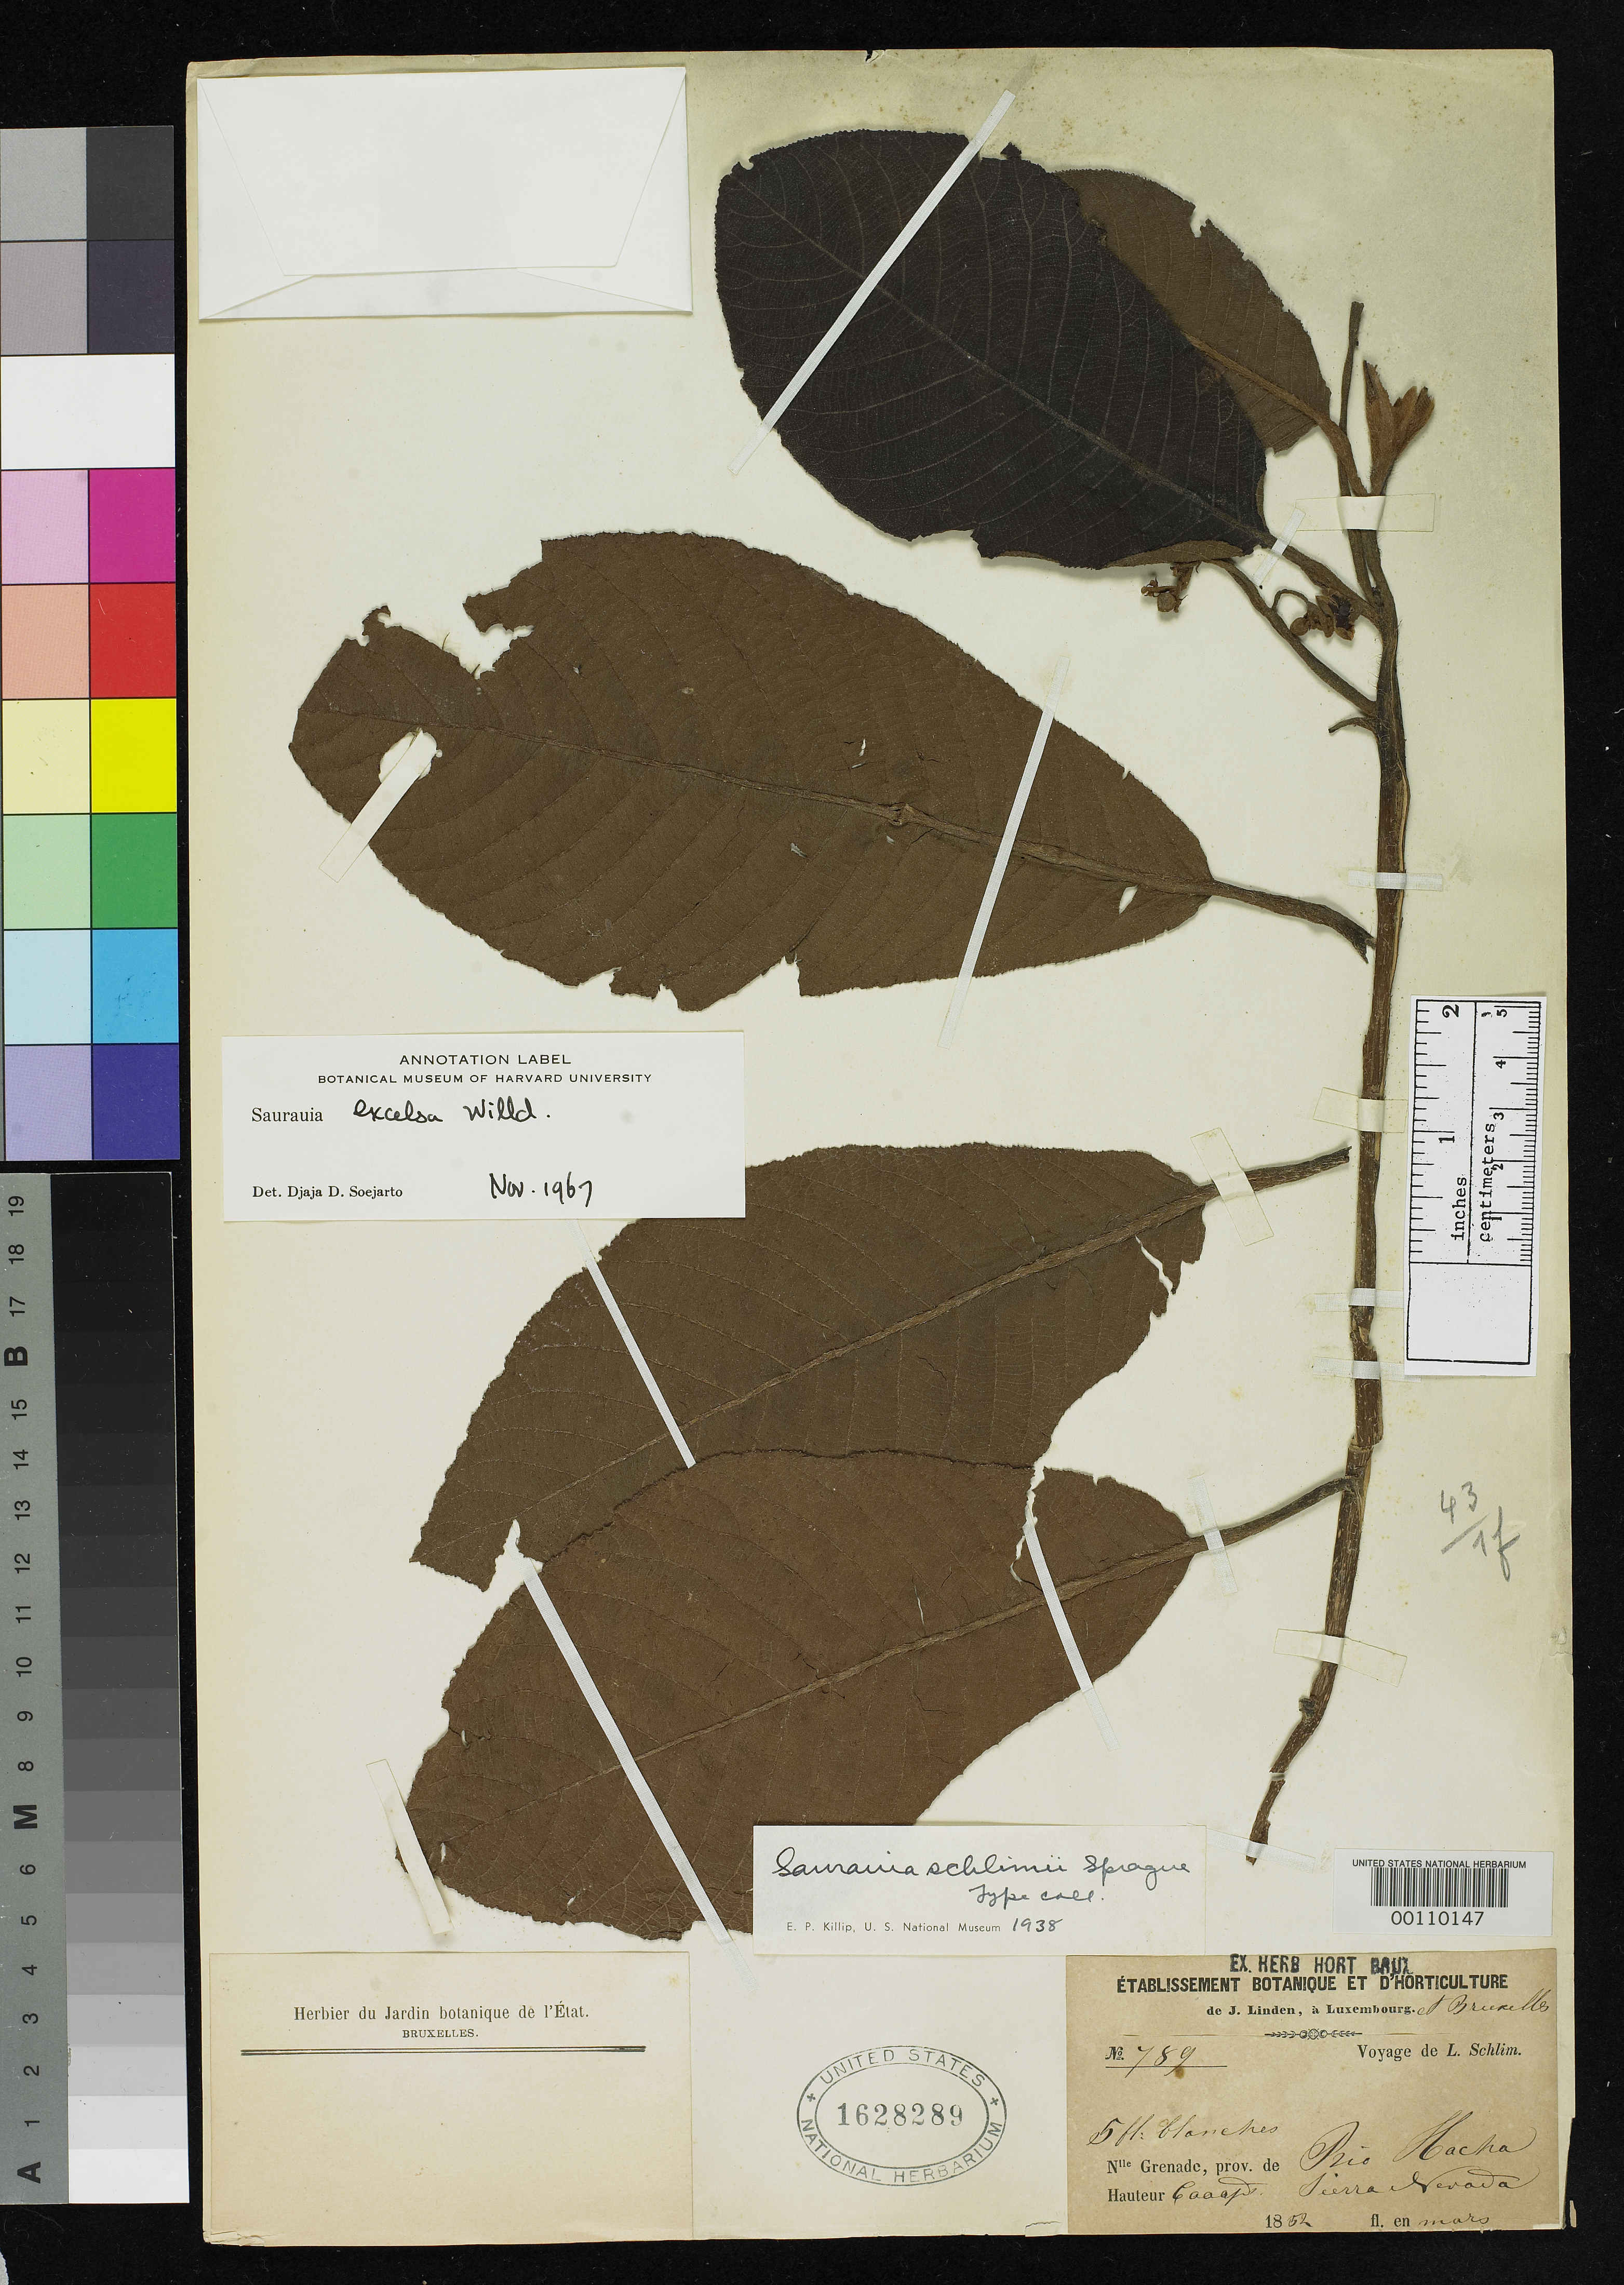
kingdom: Plantae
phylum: Tracheophyta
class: Magnoliopsida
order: Ericales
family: Actinidiaceae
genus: Saurauia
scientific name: Saurauia schlimii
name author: Sprague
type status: Type Collection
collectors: L. Schlim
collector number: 789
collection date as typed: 1852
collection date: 1852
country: Colombia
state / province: La Guajira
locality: Rio Hacha, Sierra Nevada.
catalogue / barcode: US 1628289